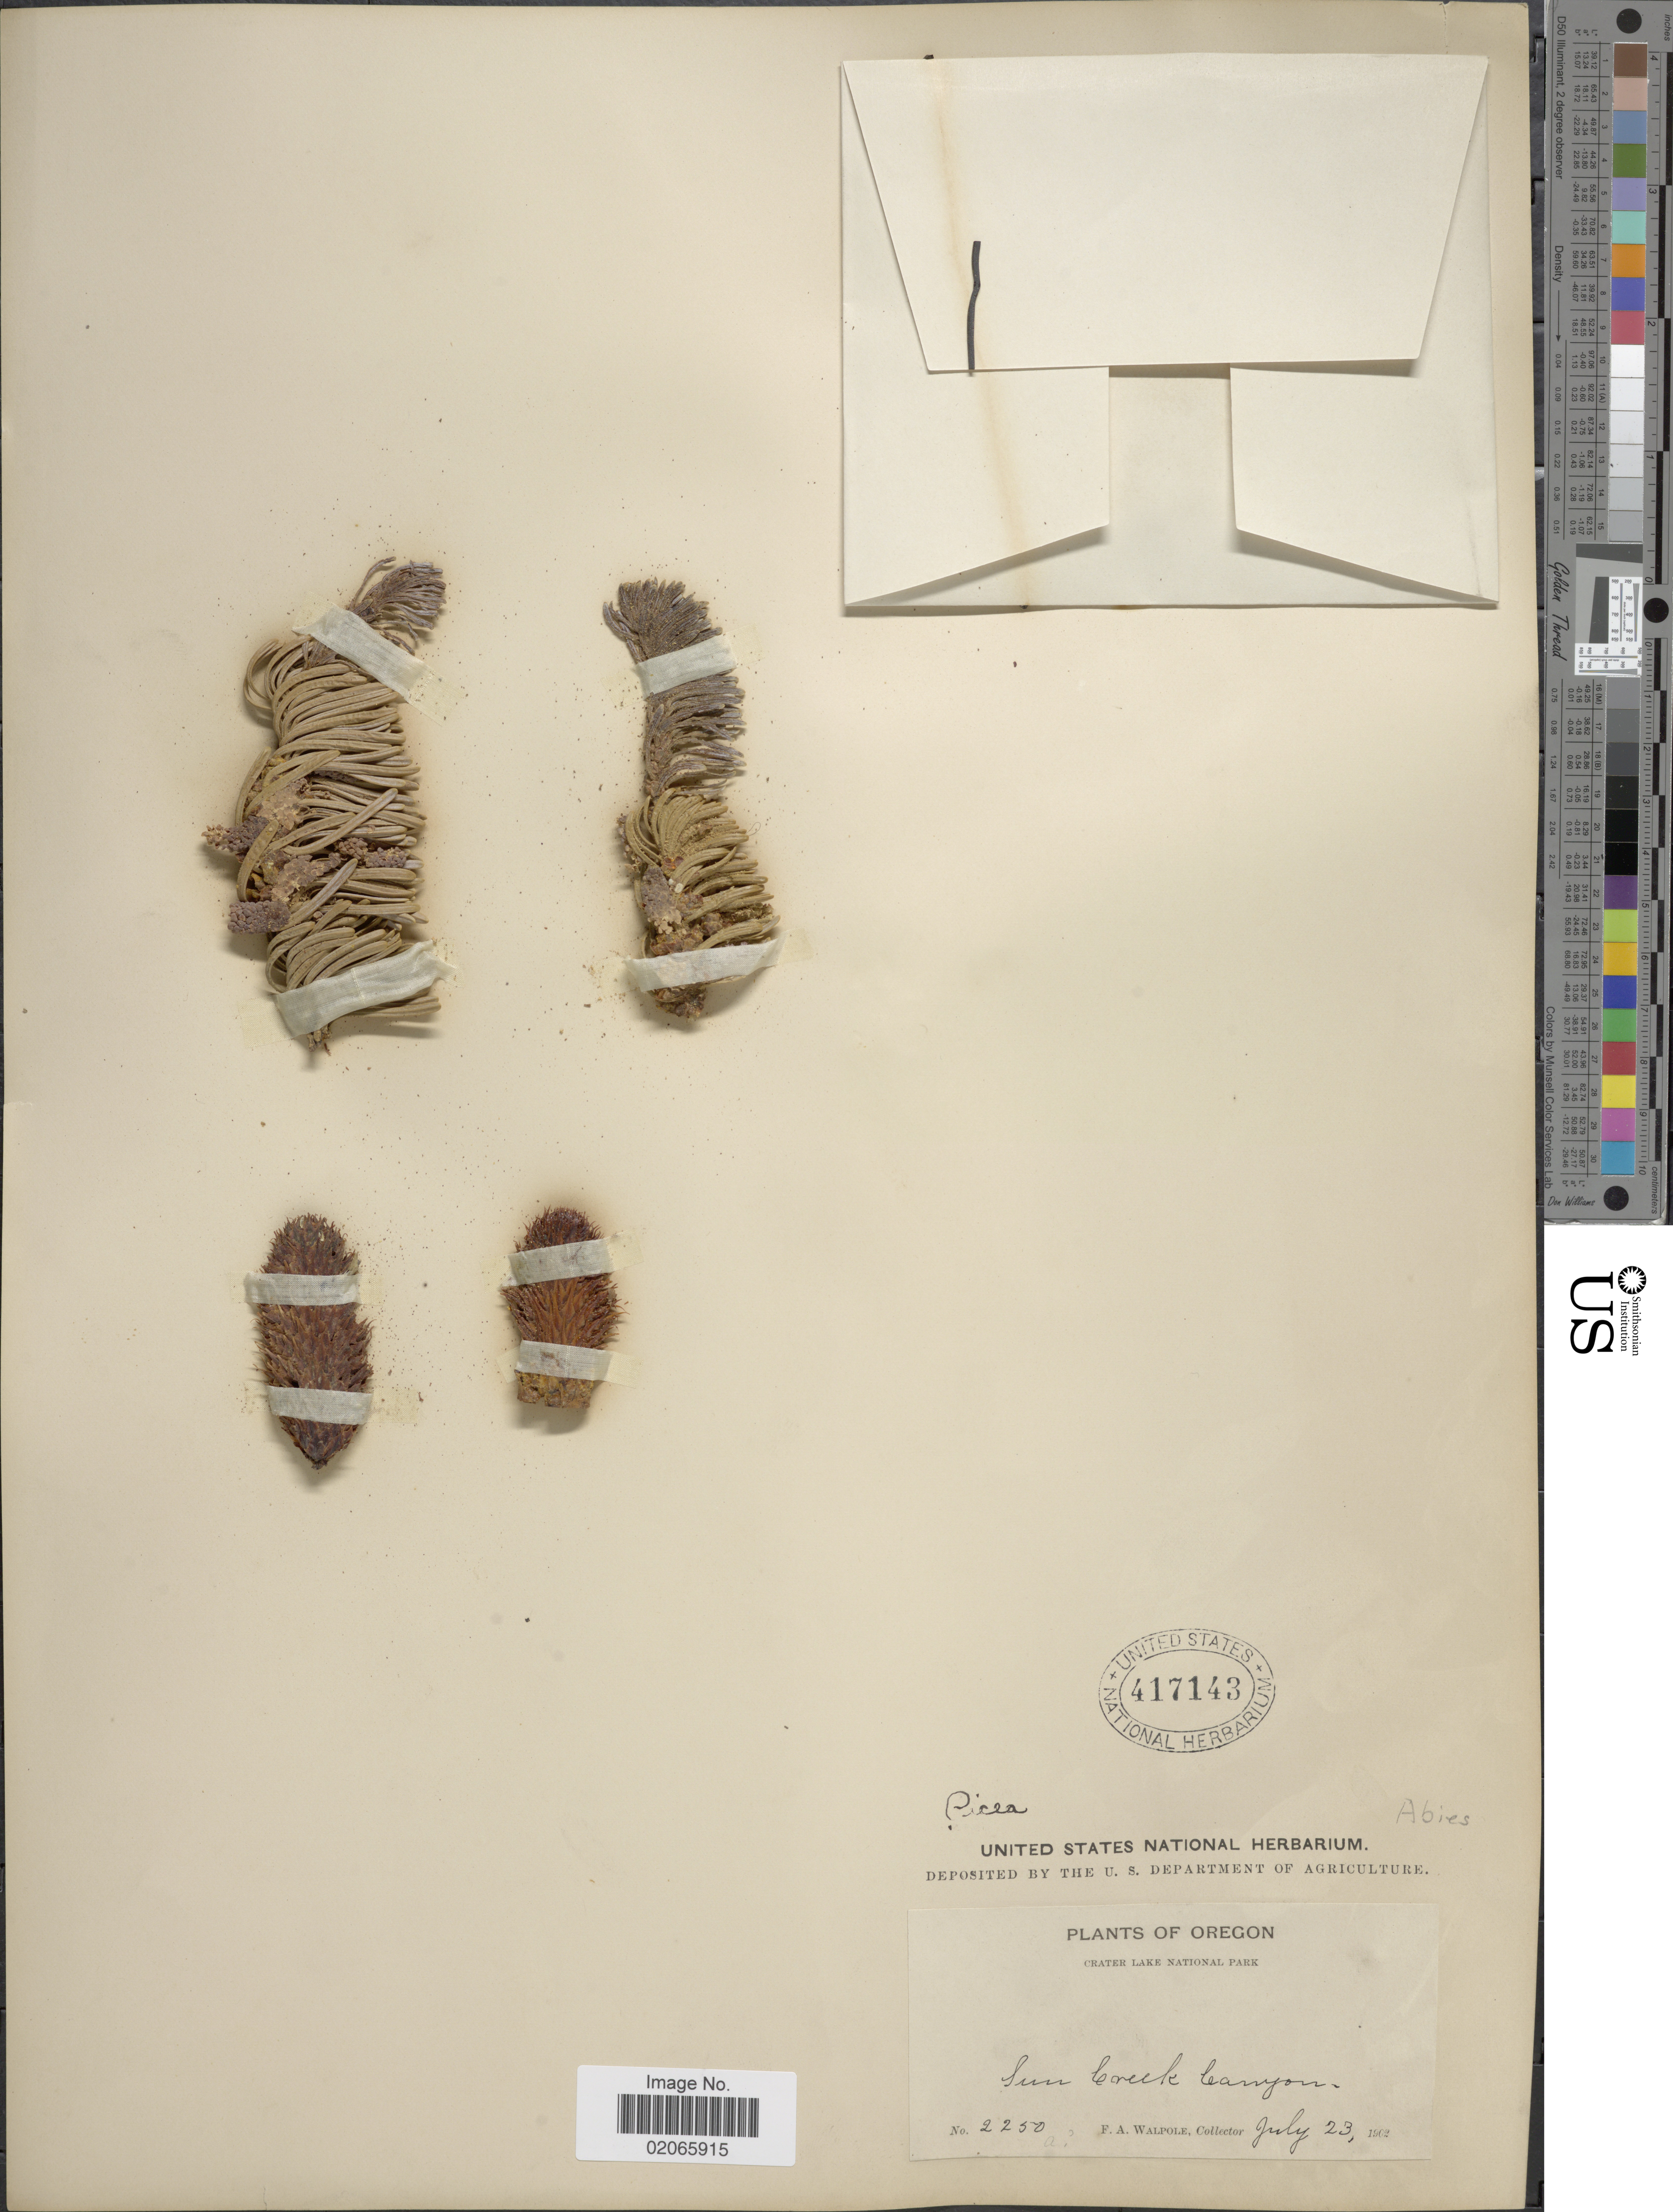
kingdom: Plantae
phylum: Tracheophyta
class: Pinopsida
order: Pinales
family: Pinaceae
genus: Abies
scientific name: Abies sp.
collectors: F. Walpole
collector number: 2250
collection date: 1902-07-23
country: United States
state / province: Oregon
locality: Crater Lake National Park. Sun Creek Canyon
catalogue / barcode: US 417143